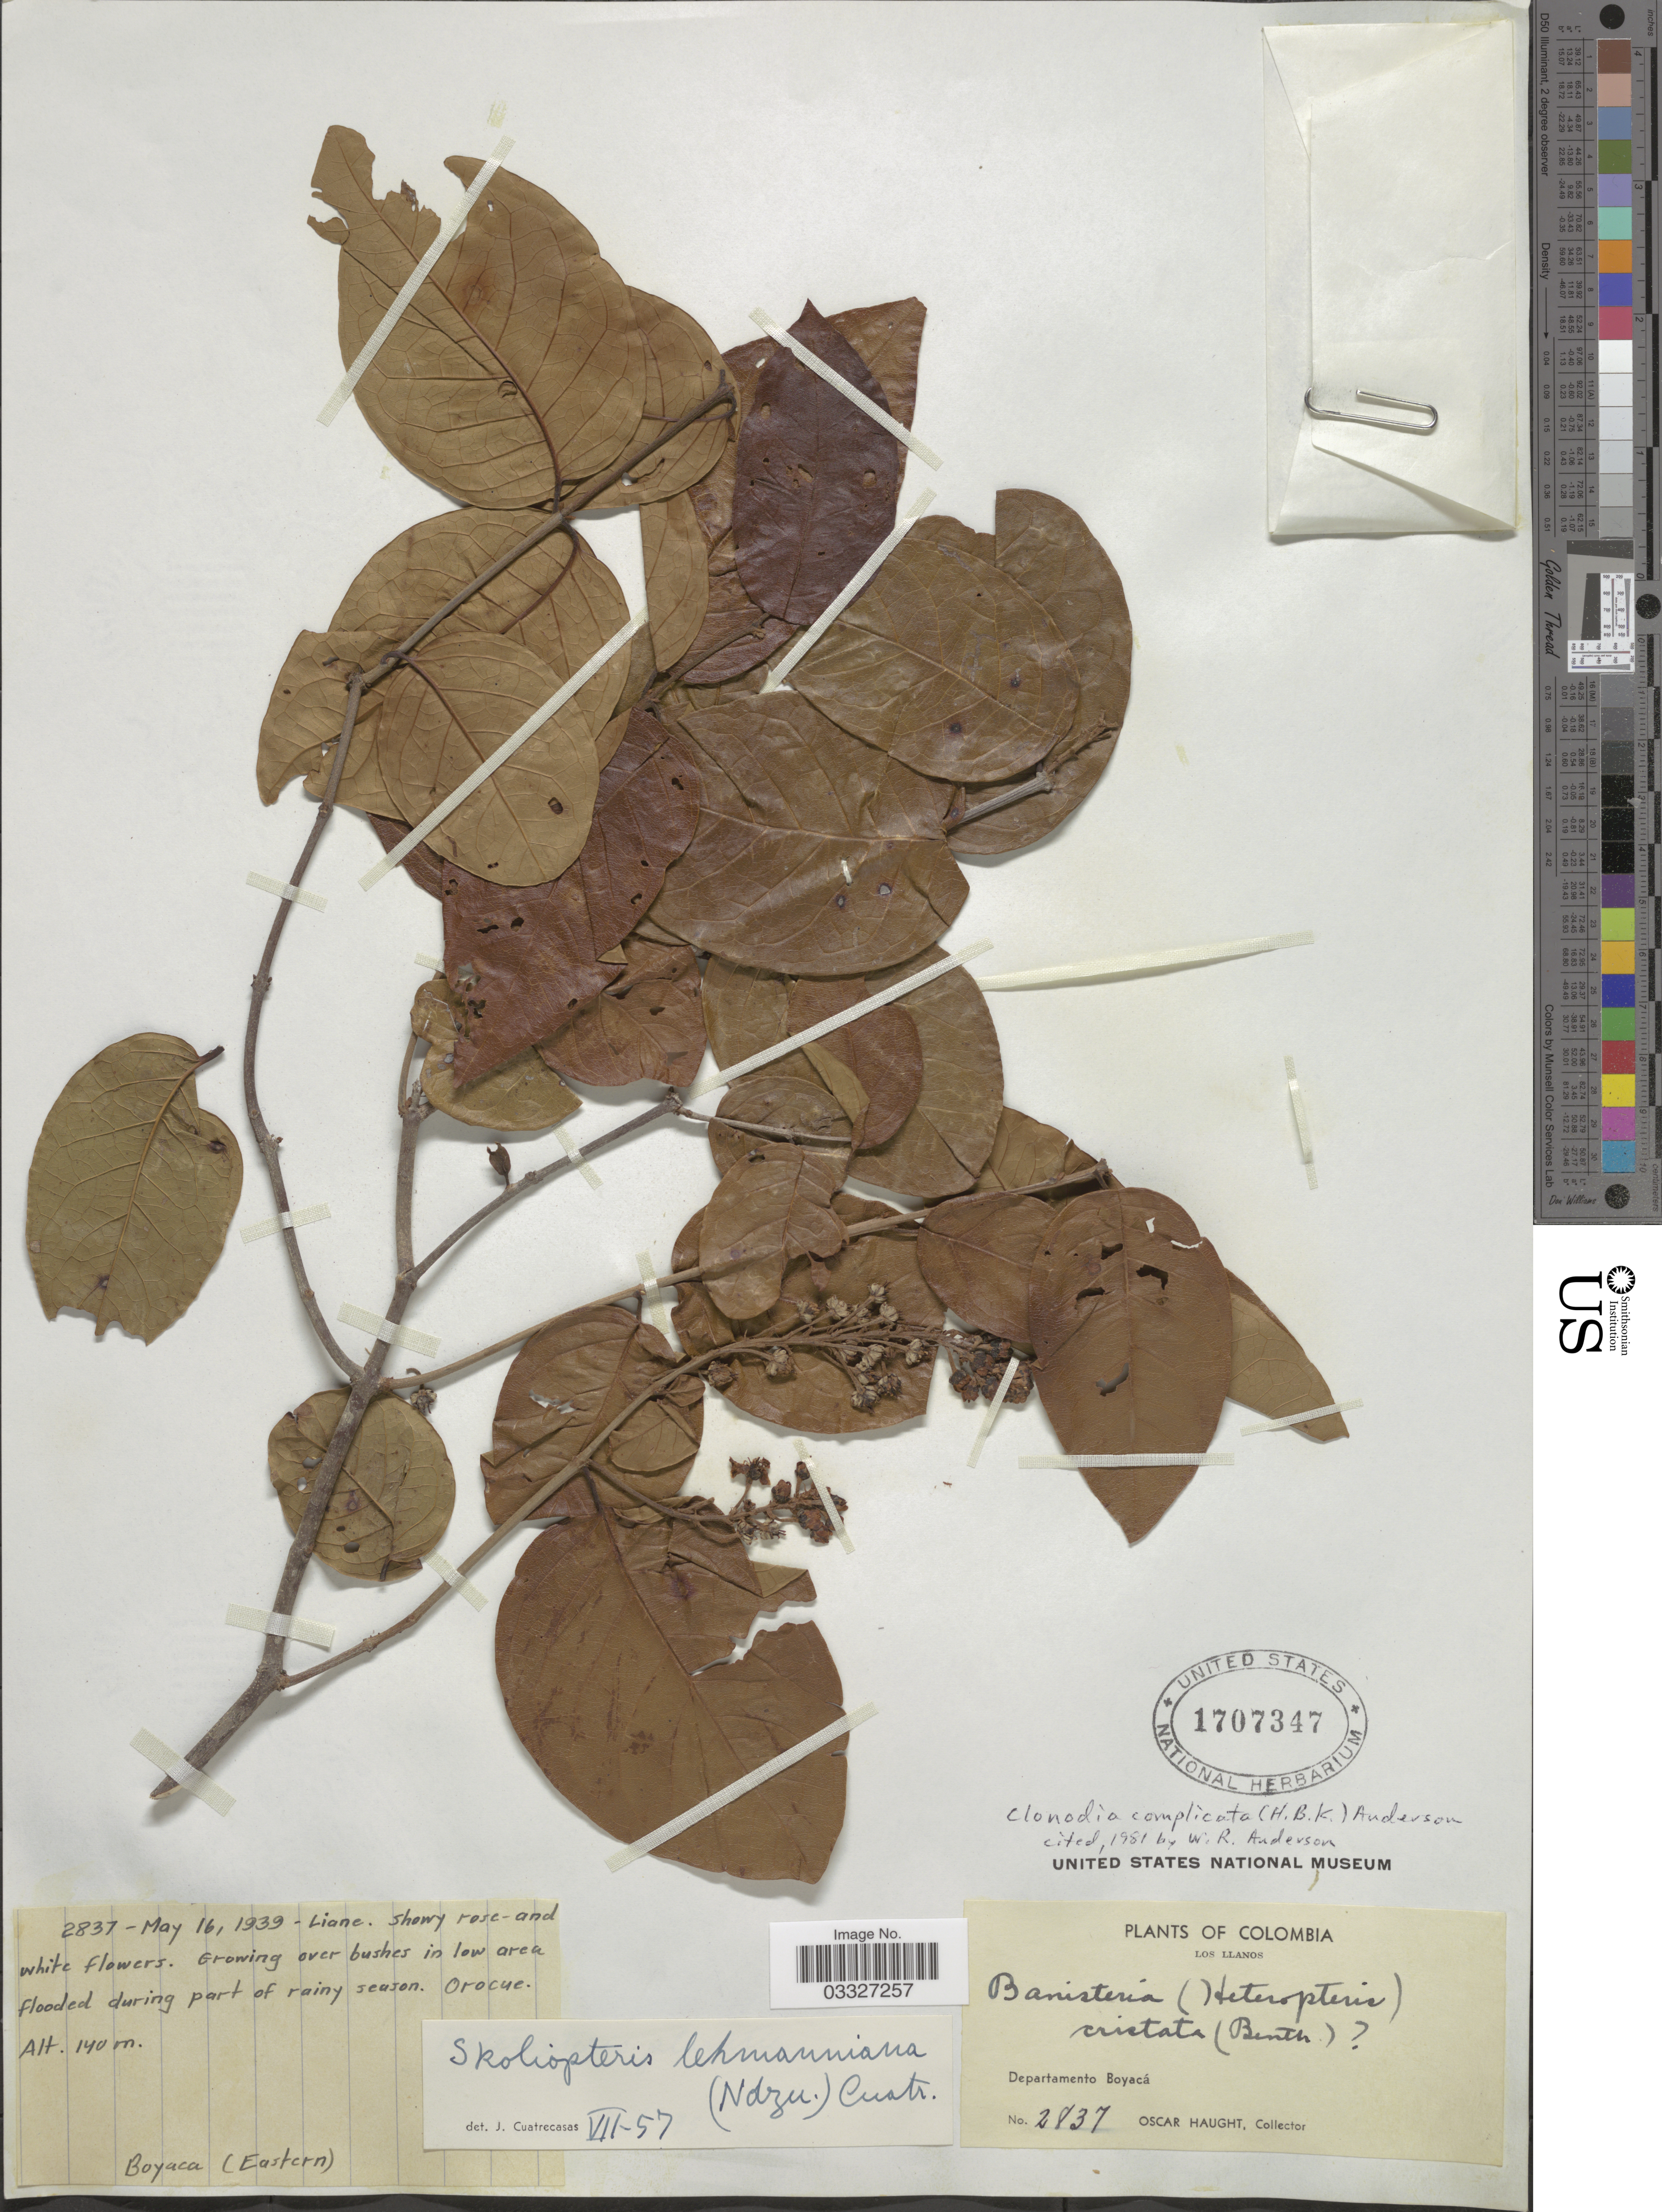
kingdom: Plantae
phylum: Tracheophyta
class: Magnoliopsida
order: Malpighiales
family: Malpighiaceae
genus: Heteropterys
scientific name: Heteropterys complicata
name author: (Kunth) W.R. Anderson & C. Davis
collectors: O. L. Haught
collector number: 2837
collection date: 1939-05-16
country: Colombia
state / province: Boyacá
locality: Los Llanos. Departamento Boyacá. Orocue. Boyaca (Eastern).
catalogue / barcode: US 1707347